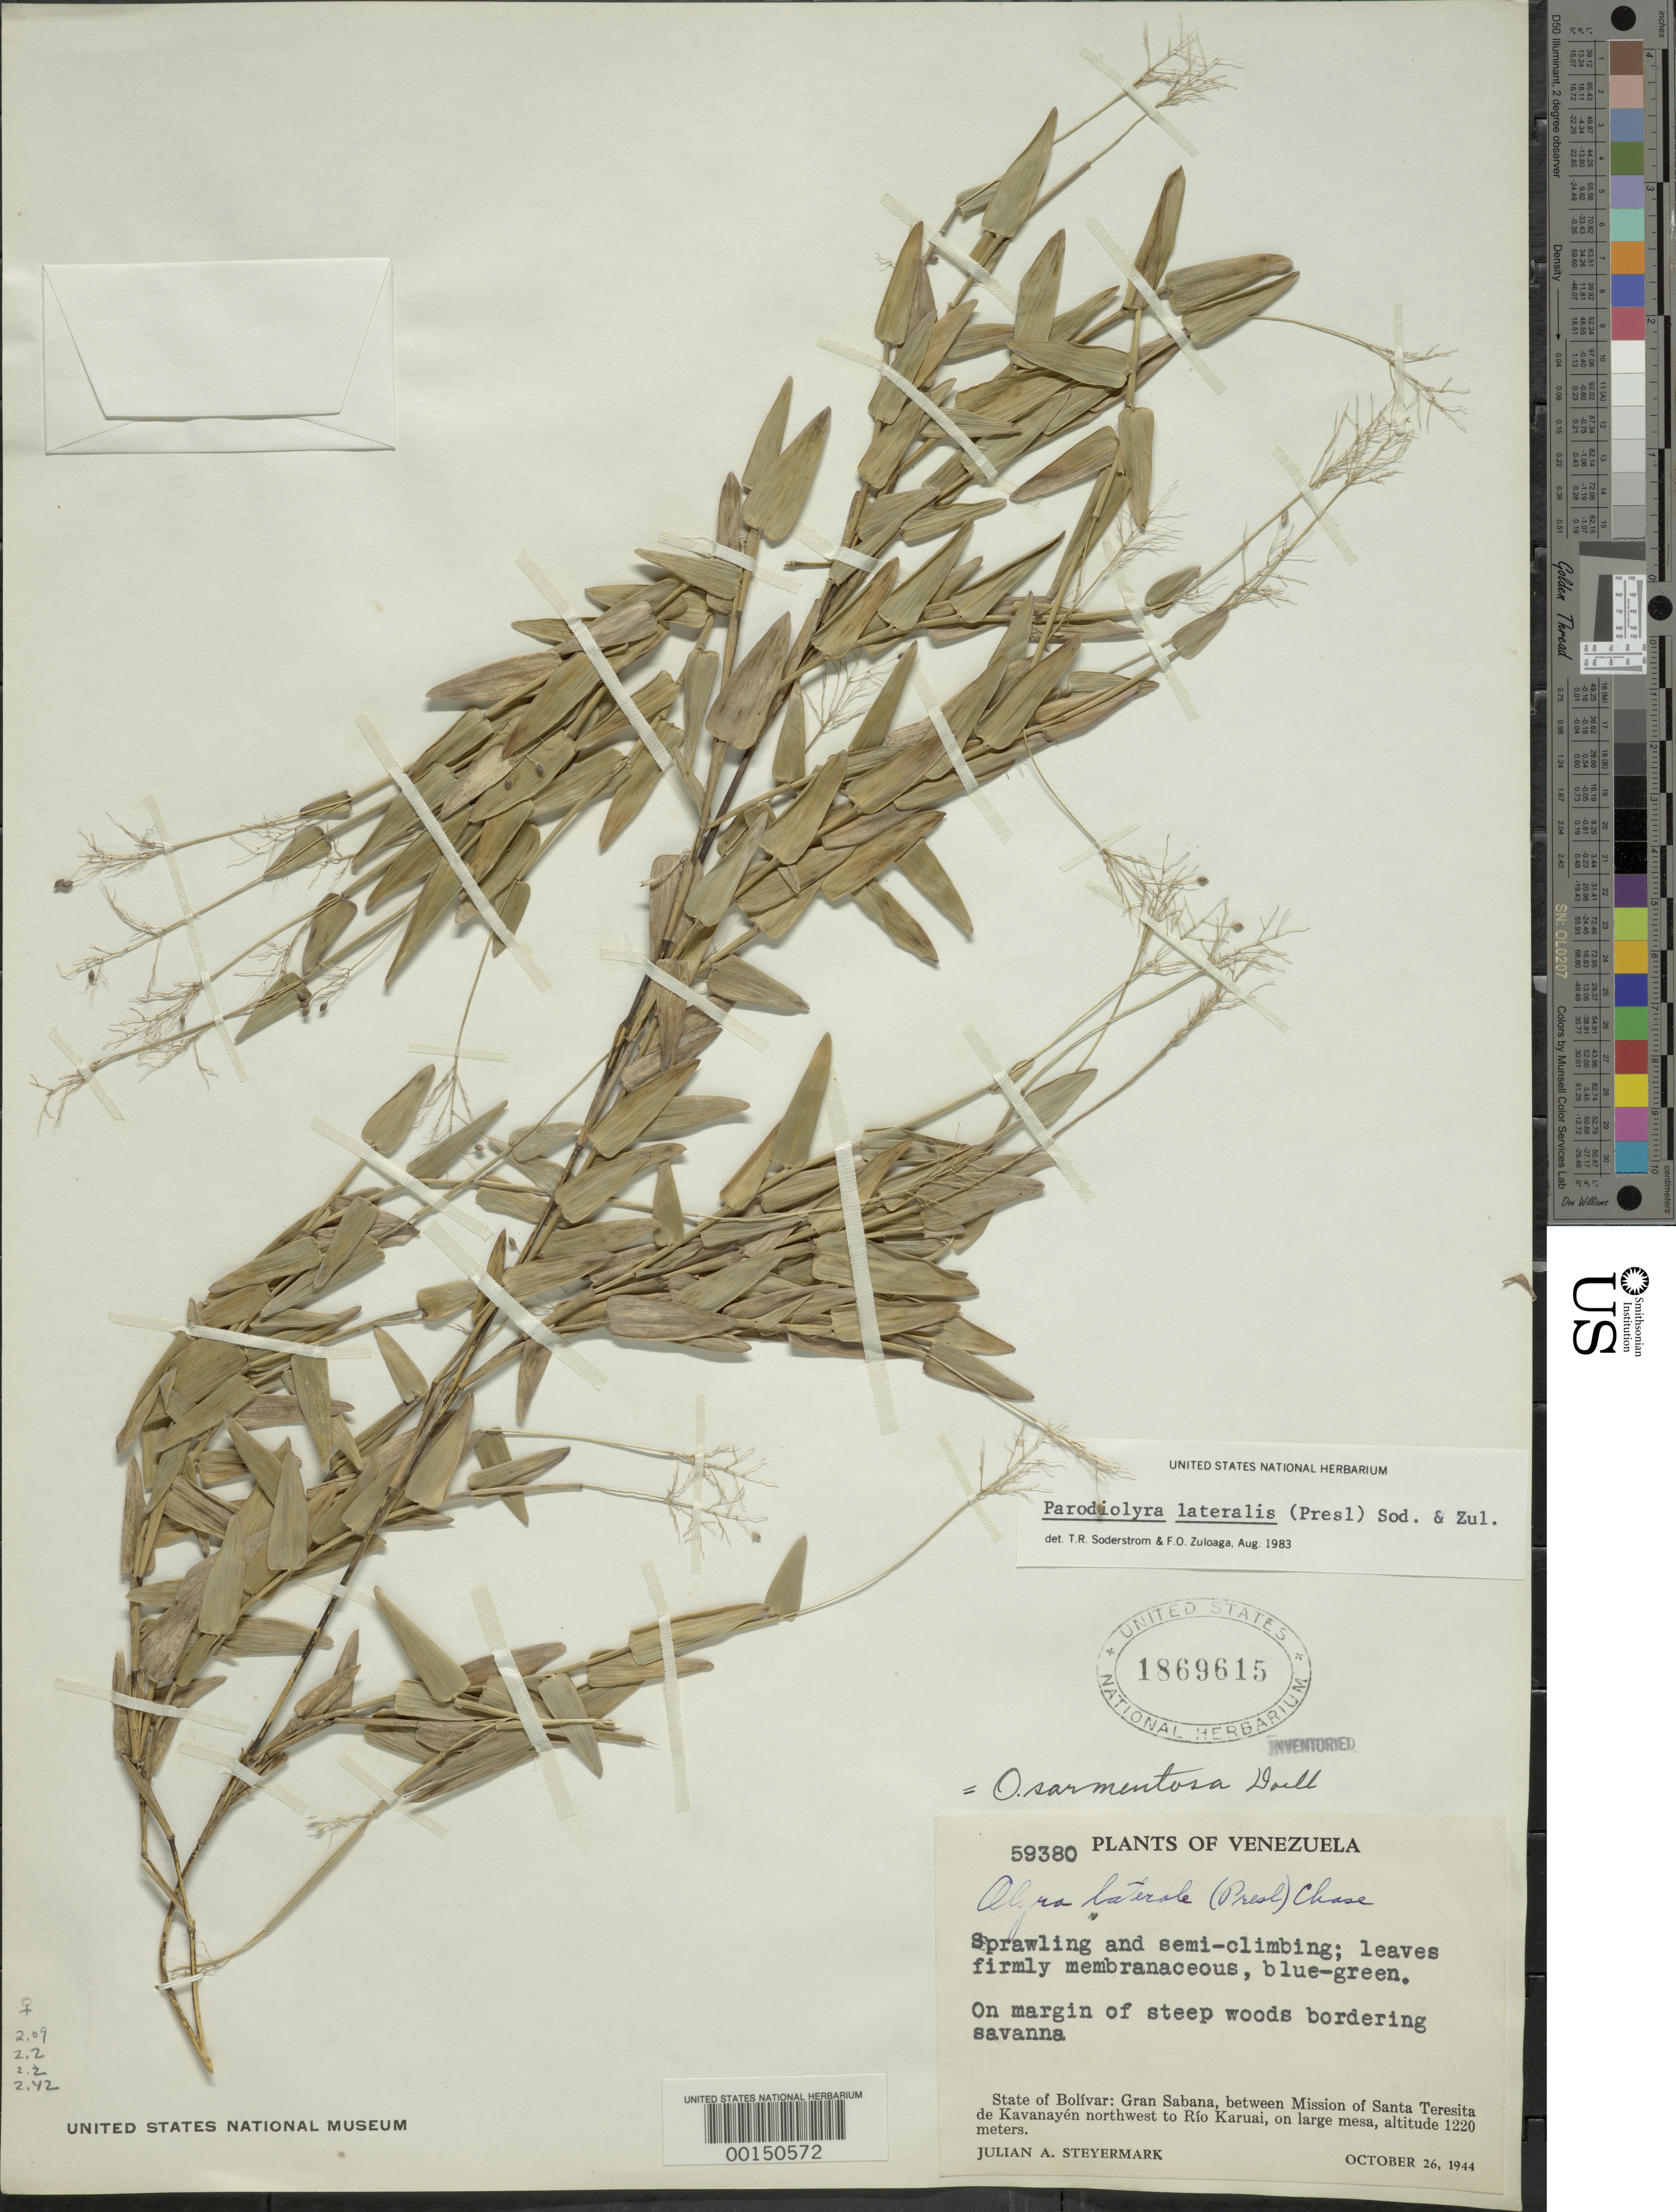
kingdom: Plantae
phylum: Tracheophyta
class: Liliopsida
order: Poales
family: Poaceae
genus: Parodiolyra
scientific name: Parodiolyra lateralis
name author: (J. Presl ex Nees) Soderstr. & Zuloaga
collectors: J. Steyermark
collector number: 59380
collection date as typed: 26 Oct 1944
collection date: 1944-10-26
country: Venezuela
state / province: Bolivar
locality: Gran sabana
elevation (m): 1220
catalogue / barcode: US 1869615